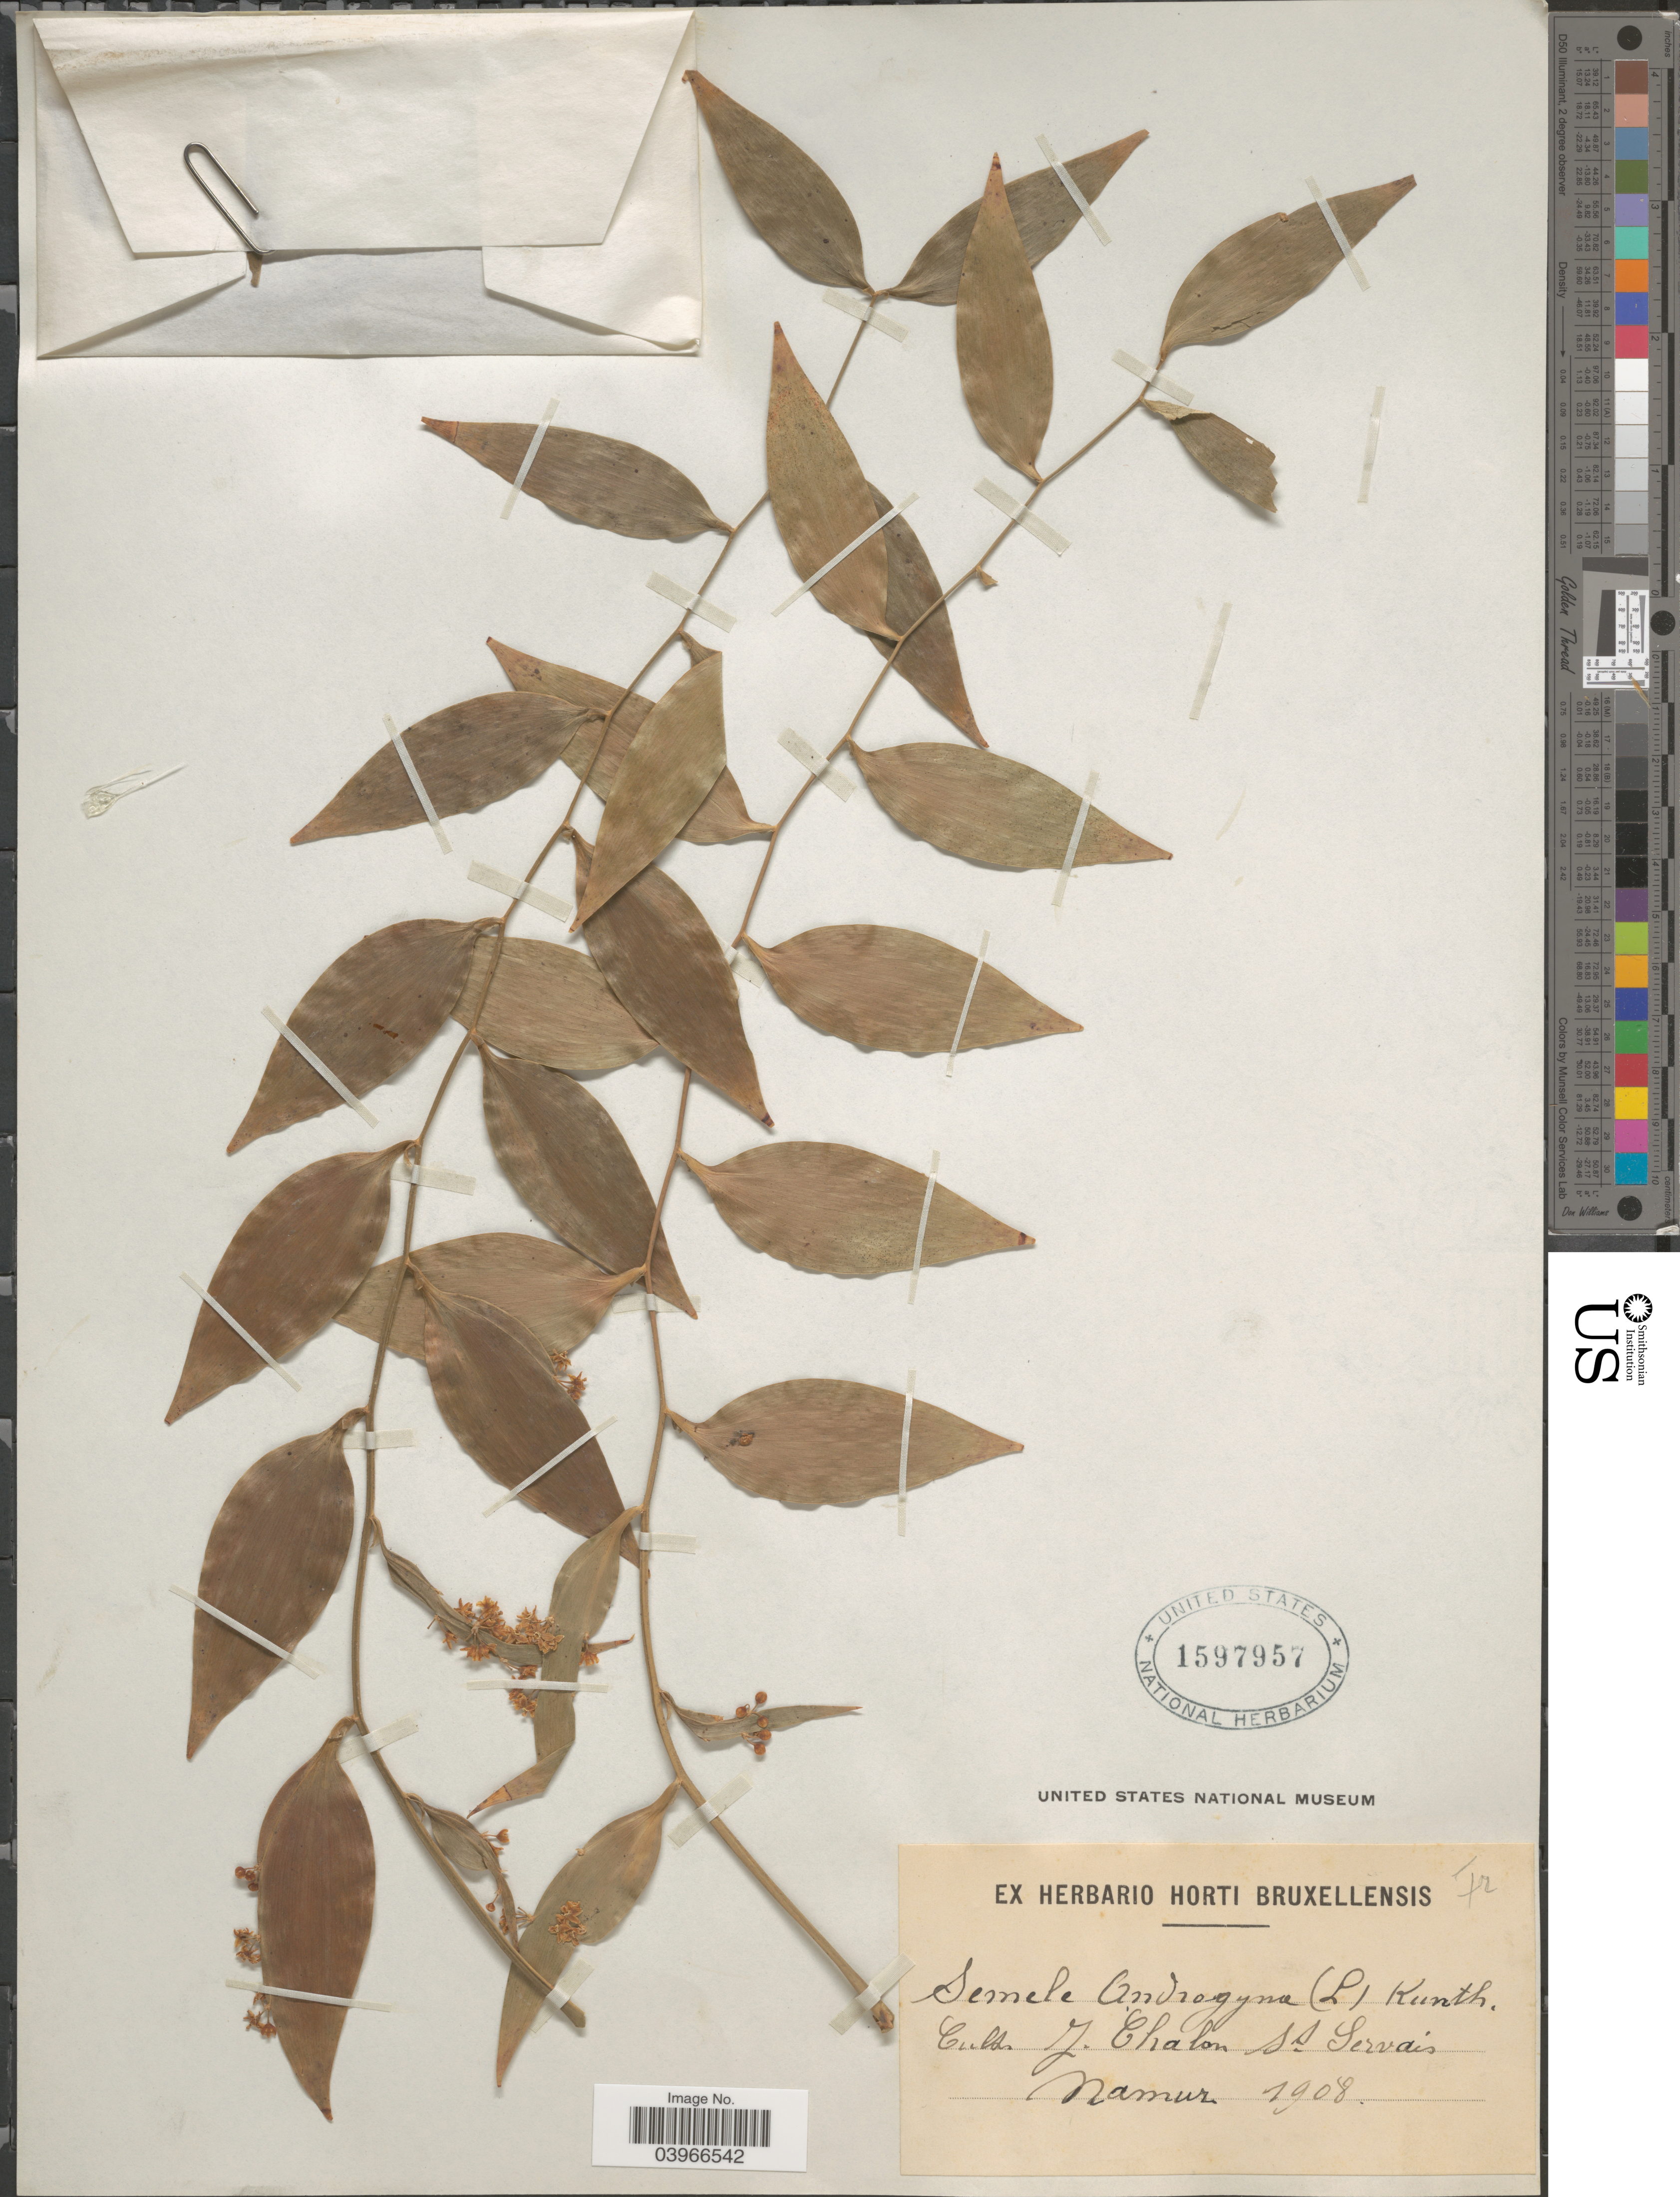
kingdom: Plantae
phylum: Tracheophyta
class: Liliopsida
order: Asparagales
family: Asparagaceae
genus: Semele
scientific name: Semele androgyna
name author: Kunth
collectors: C. Namur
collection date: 1908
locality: J. Chalon St. Gervais.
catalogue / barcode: US 1597957